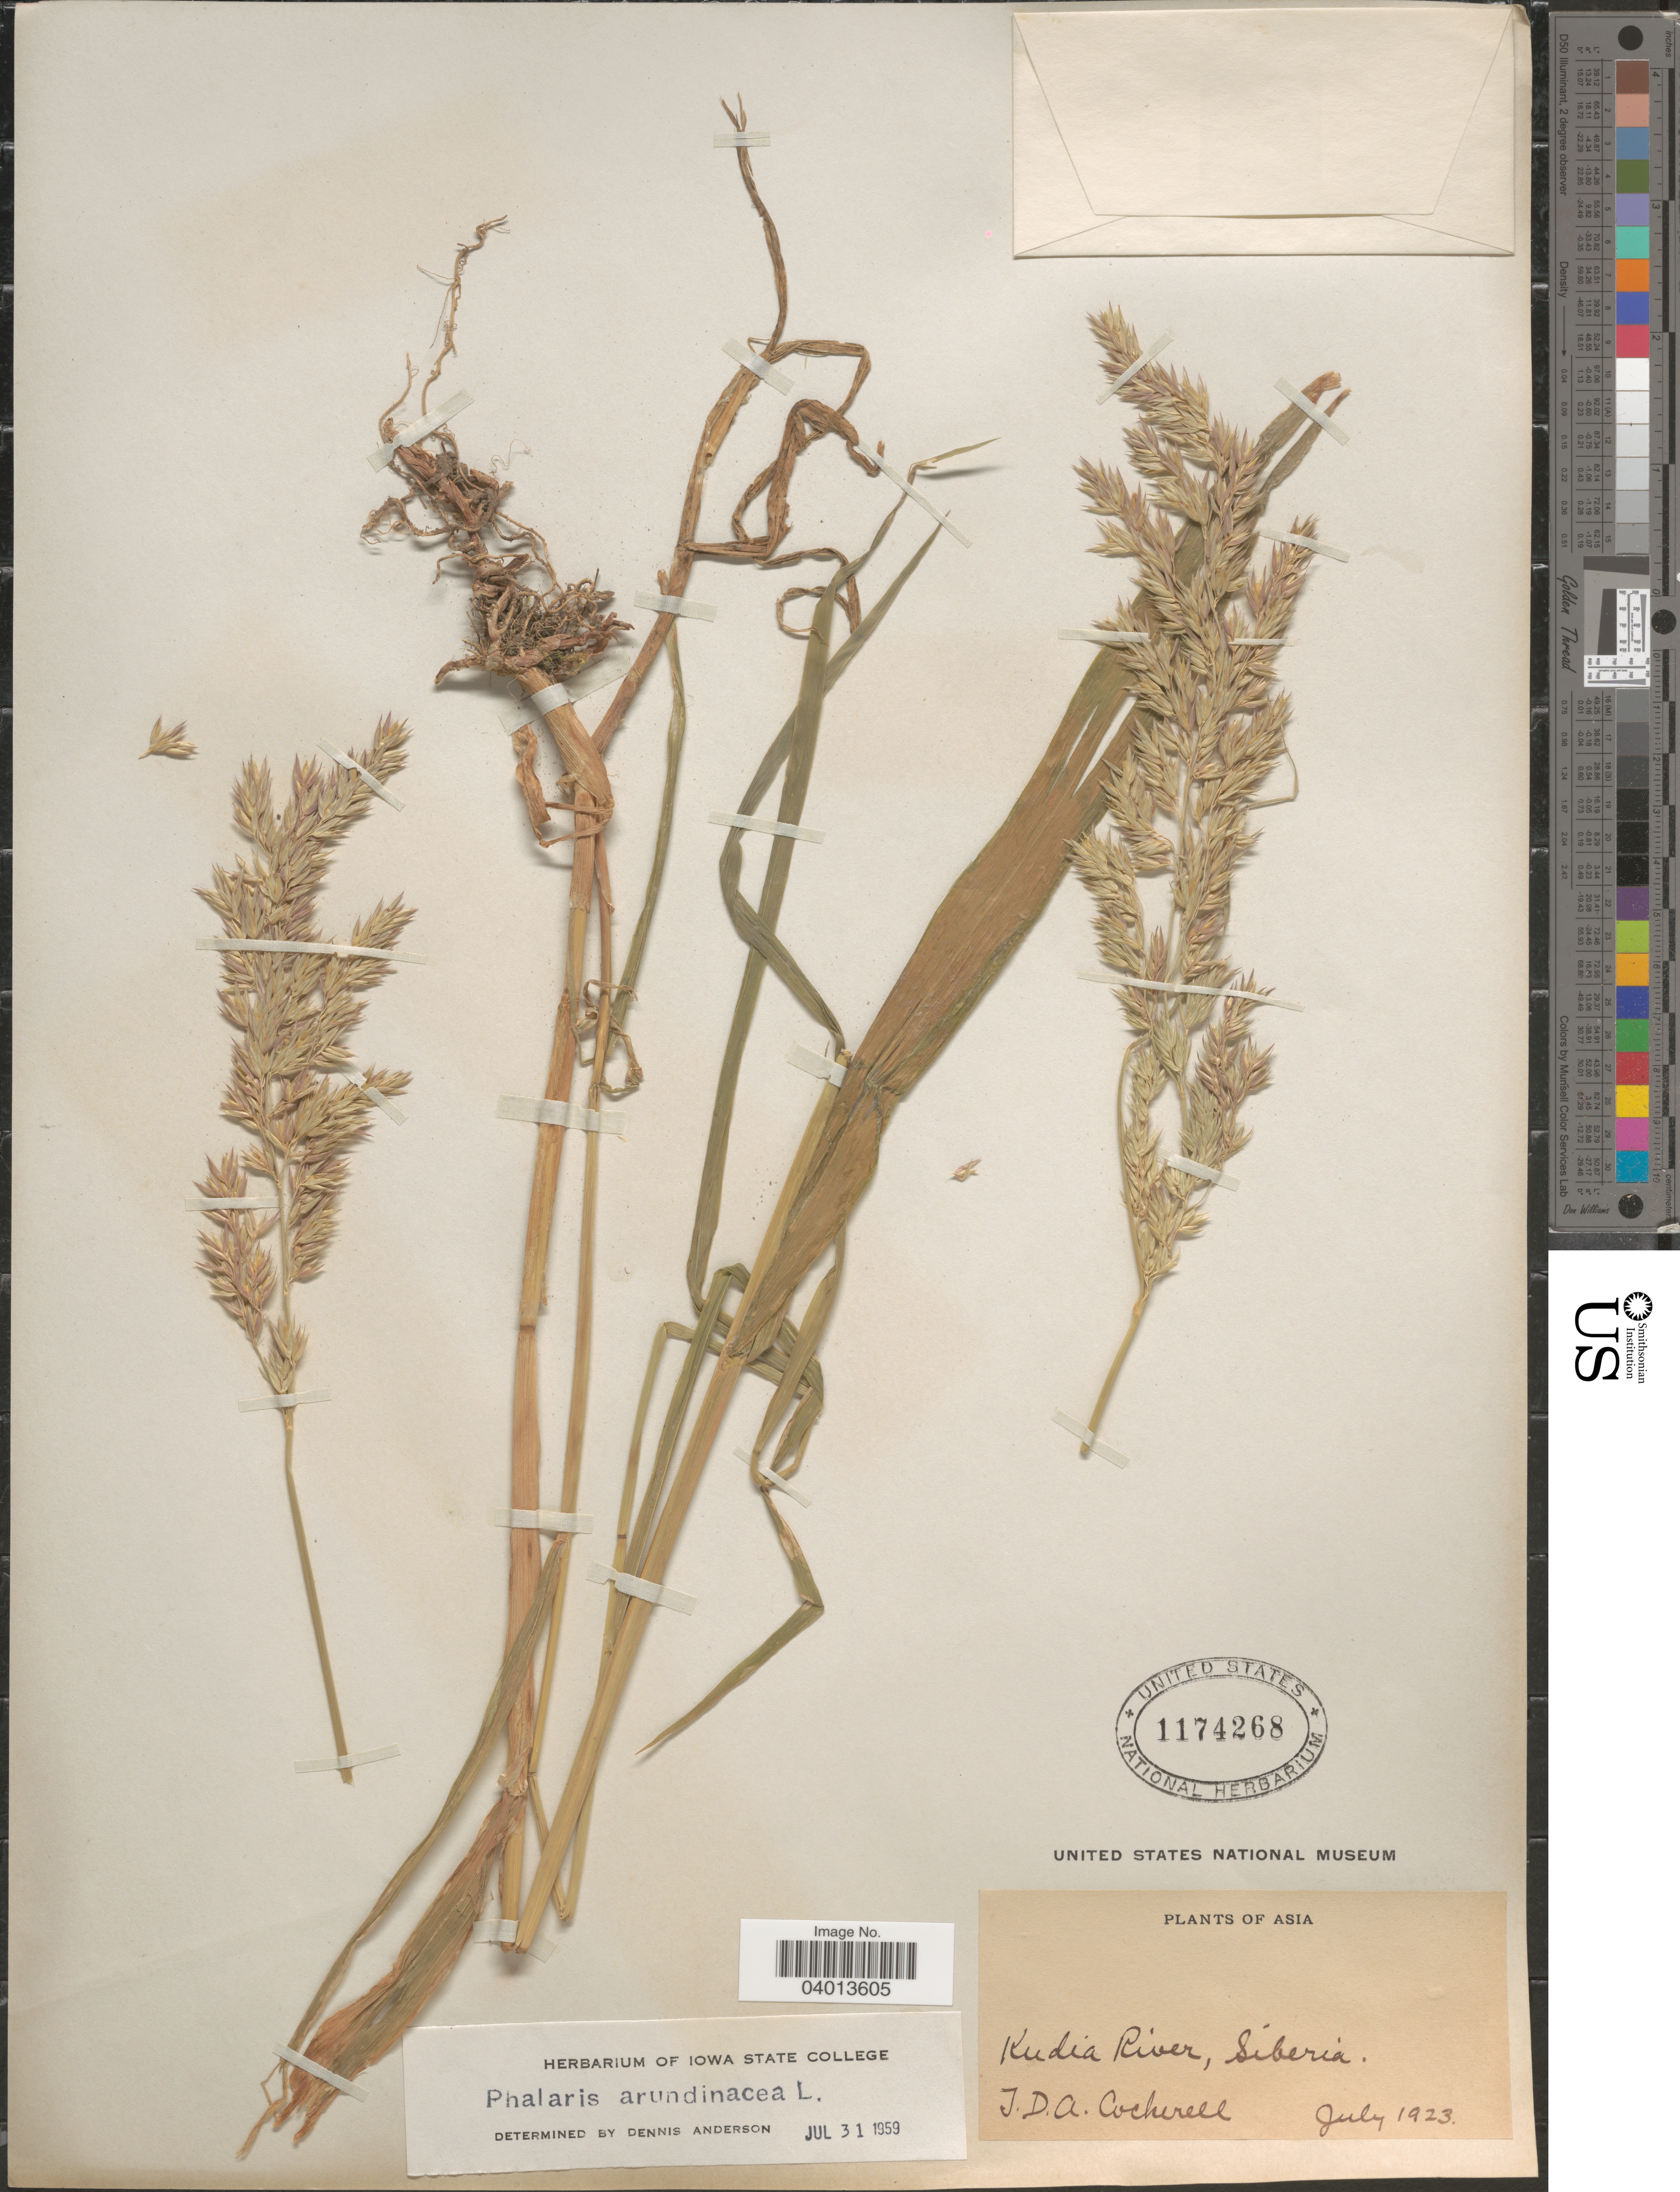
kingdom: Plantae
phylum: Tracheophyta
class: Liliopsida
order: Poales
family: Poaceae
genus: Phalaris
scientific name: Phalaris arundinacea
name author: L.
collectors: T. Cockerell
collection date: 1923-07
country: Russian Federation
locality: Asia. Kudia River, Siberia.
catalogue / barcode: US 1174268